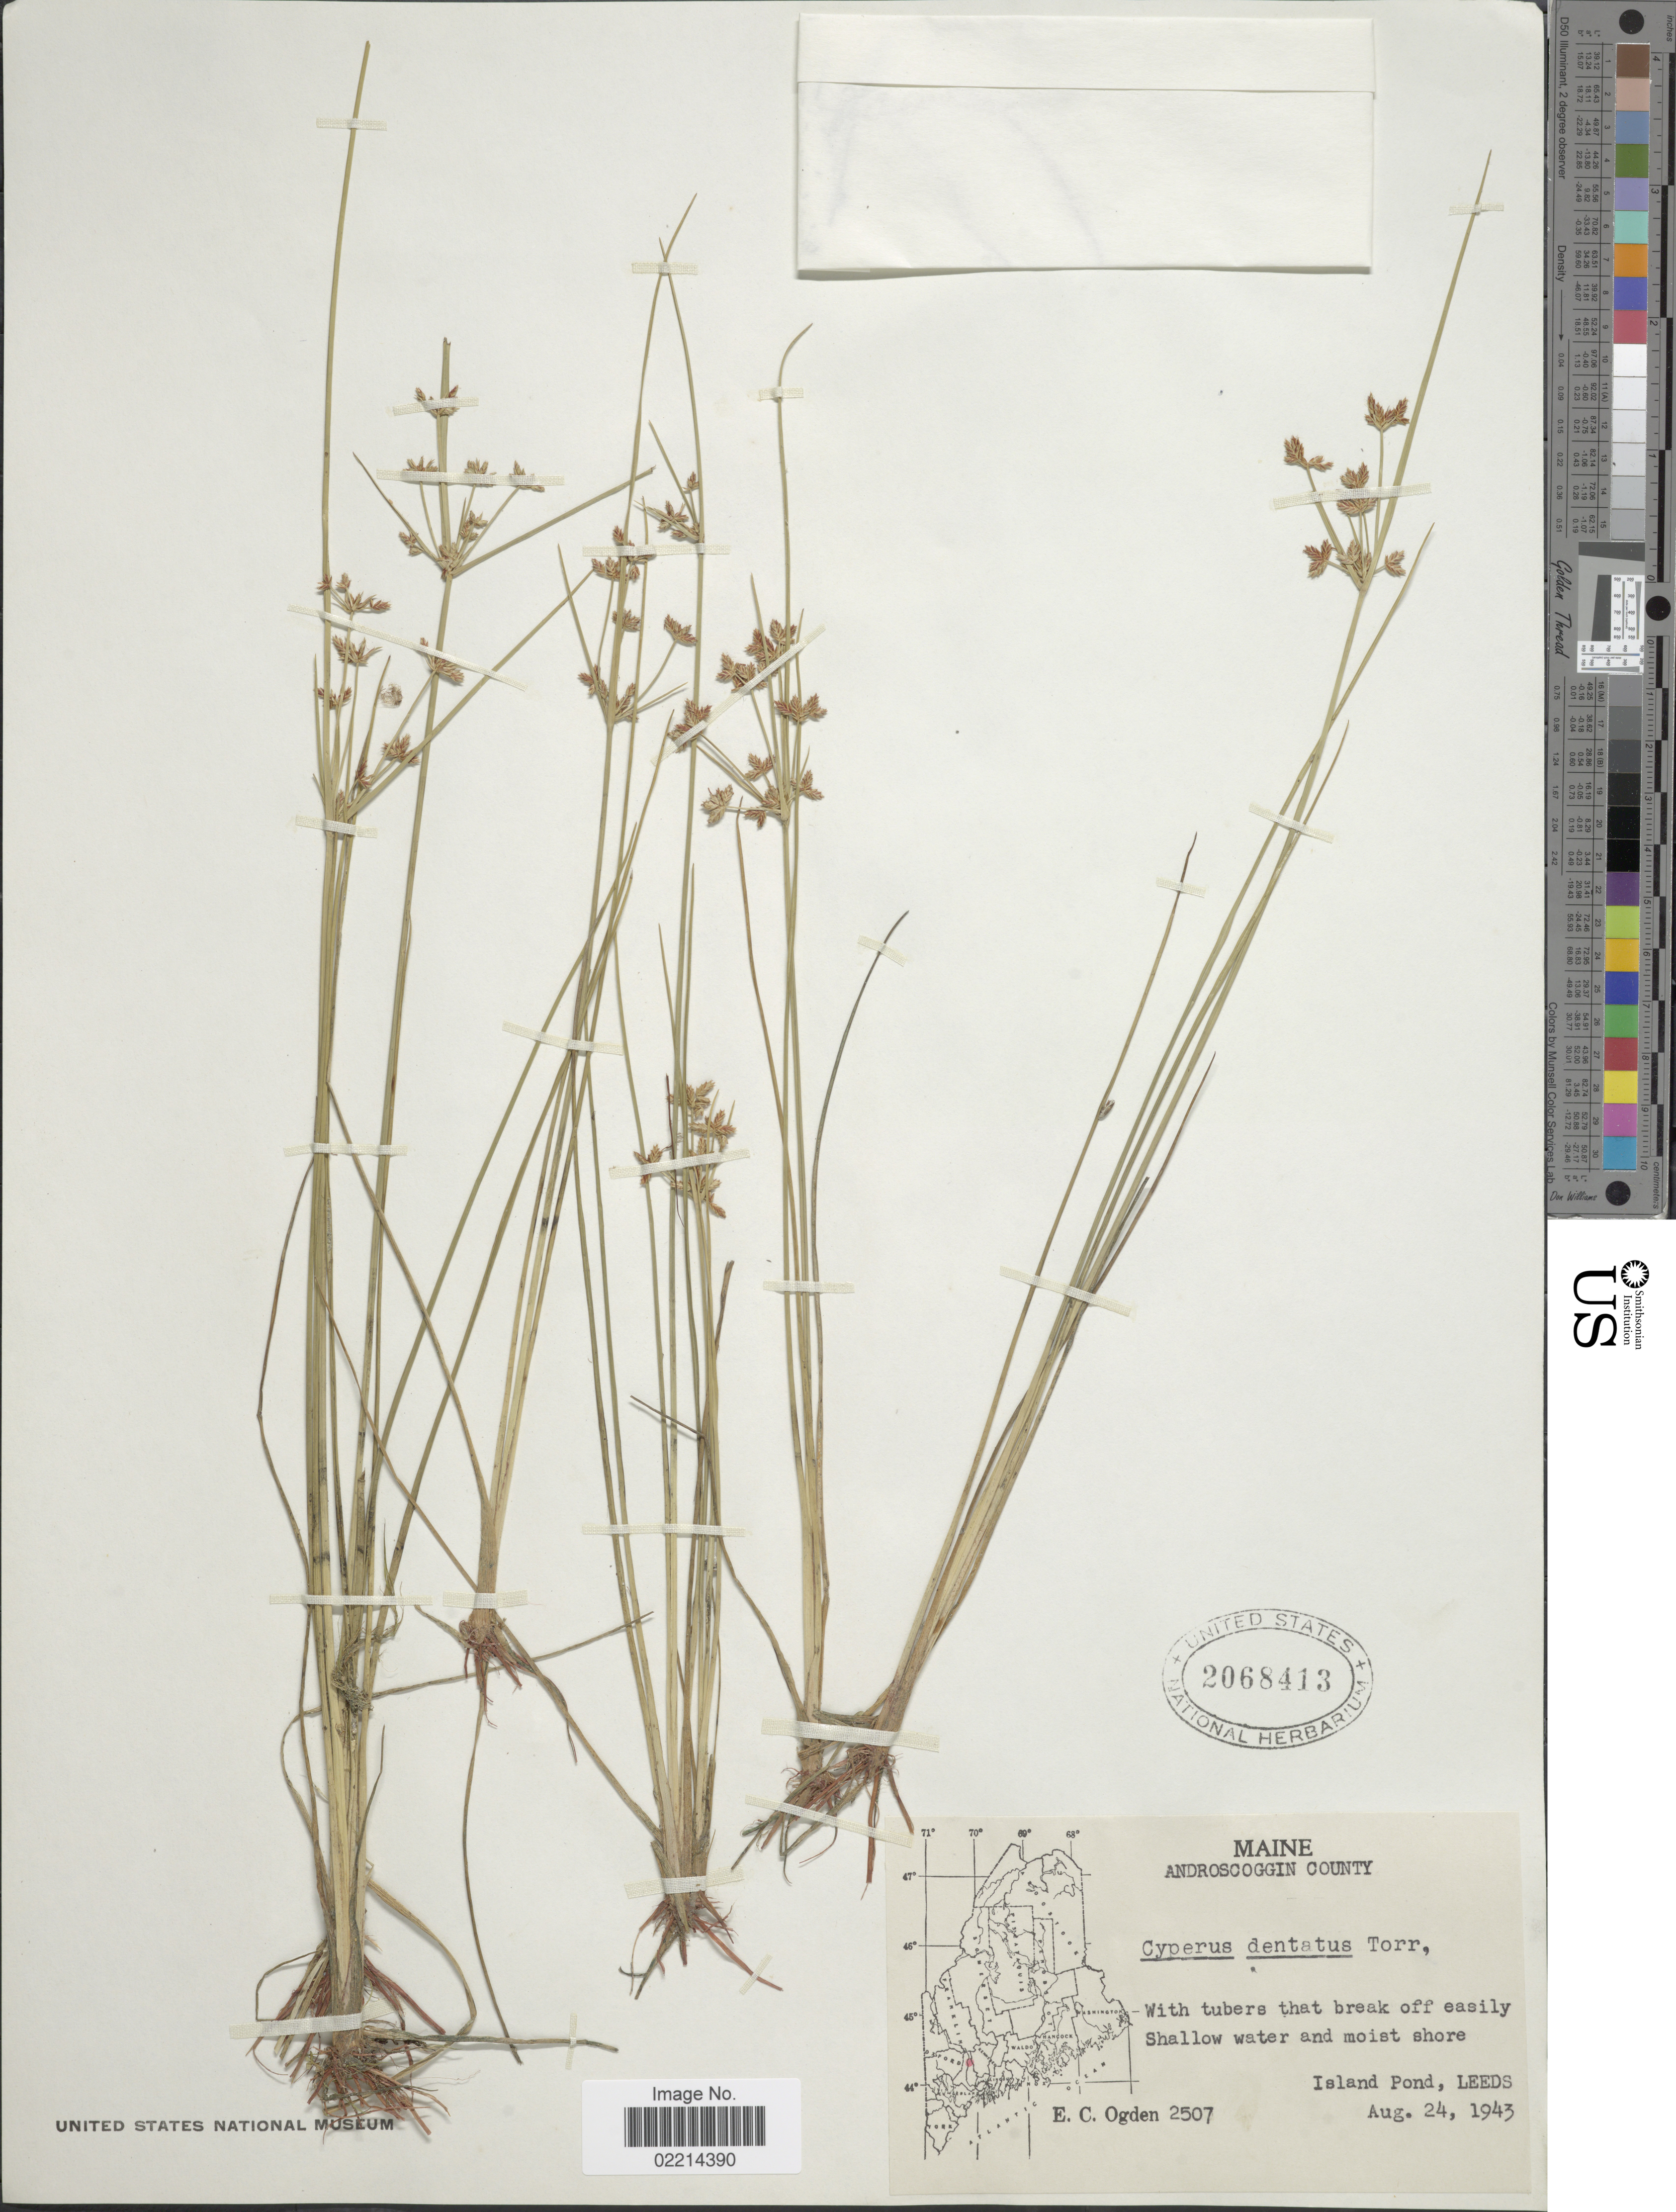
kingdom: Plantae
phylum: Tracheophyta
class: Liliopsida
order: Poales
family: Cyperaceae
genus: Cyperus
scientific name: Cyperus dentatus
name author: Torr.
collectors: E. Ogden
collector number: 2507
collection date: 1943-08-24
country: United States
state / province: Maine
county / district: Androscoggin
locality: Androscoggin County, Shallow water and moist shore Island Pond, Leeds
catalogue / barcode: US 2068413